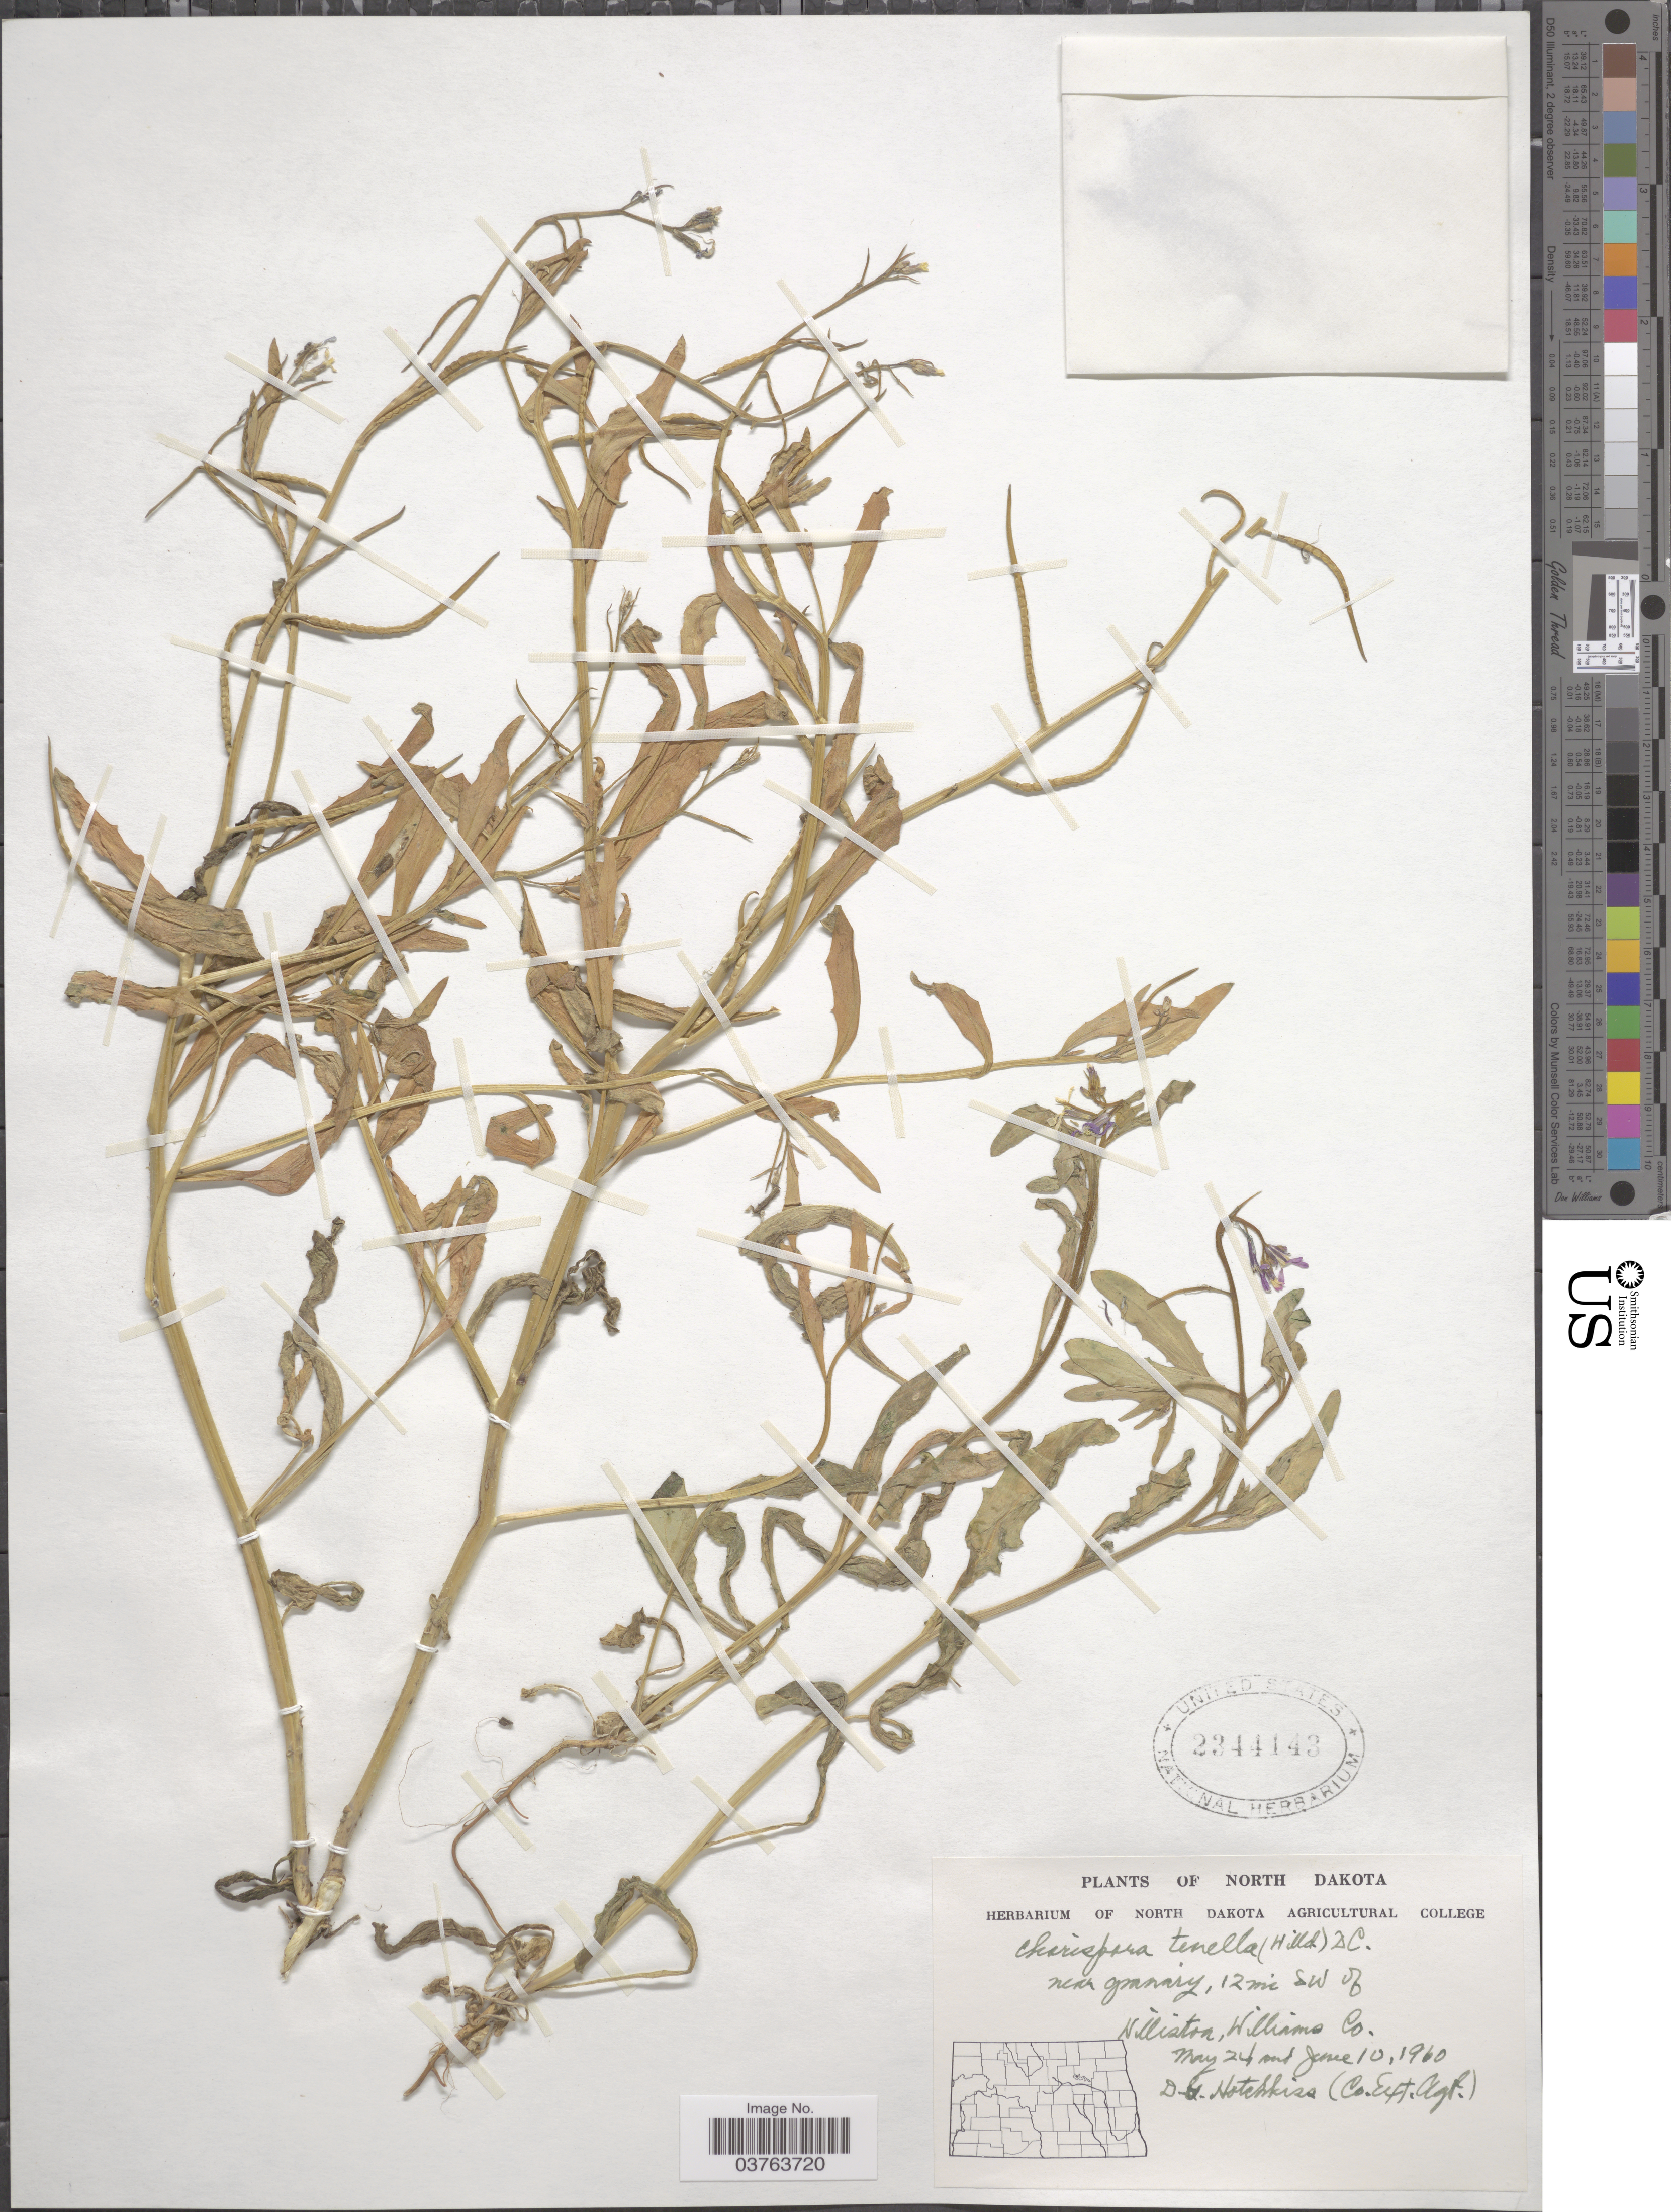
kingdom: Plantae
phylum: Tracheophyta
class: Magnoliopsida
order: Brassicales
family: Brassicaceae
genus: Chorispora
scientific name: Chorispora tenella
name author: DC.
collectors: D. Hotchkiss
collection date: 1960-05-24/1960-06-10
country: United States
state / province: North Dakota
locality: Near granary, 12 mi SW of Nilliston, Williams Co.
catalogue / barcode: US 2344143